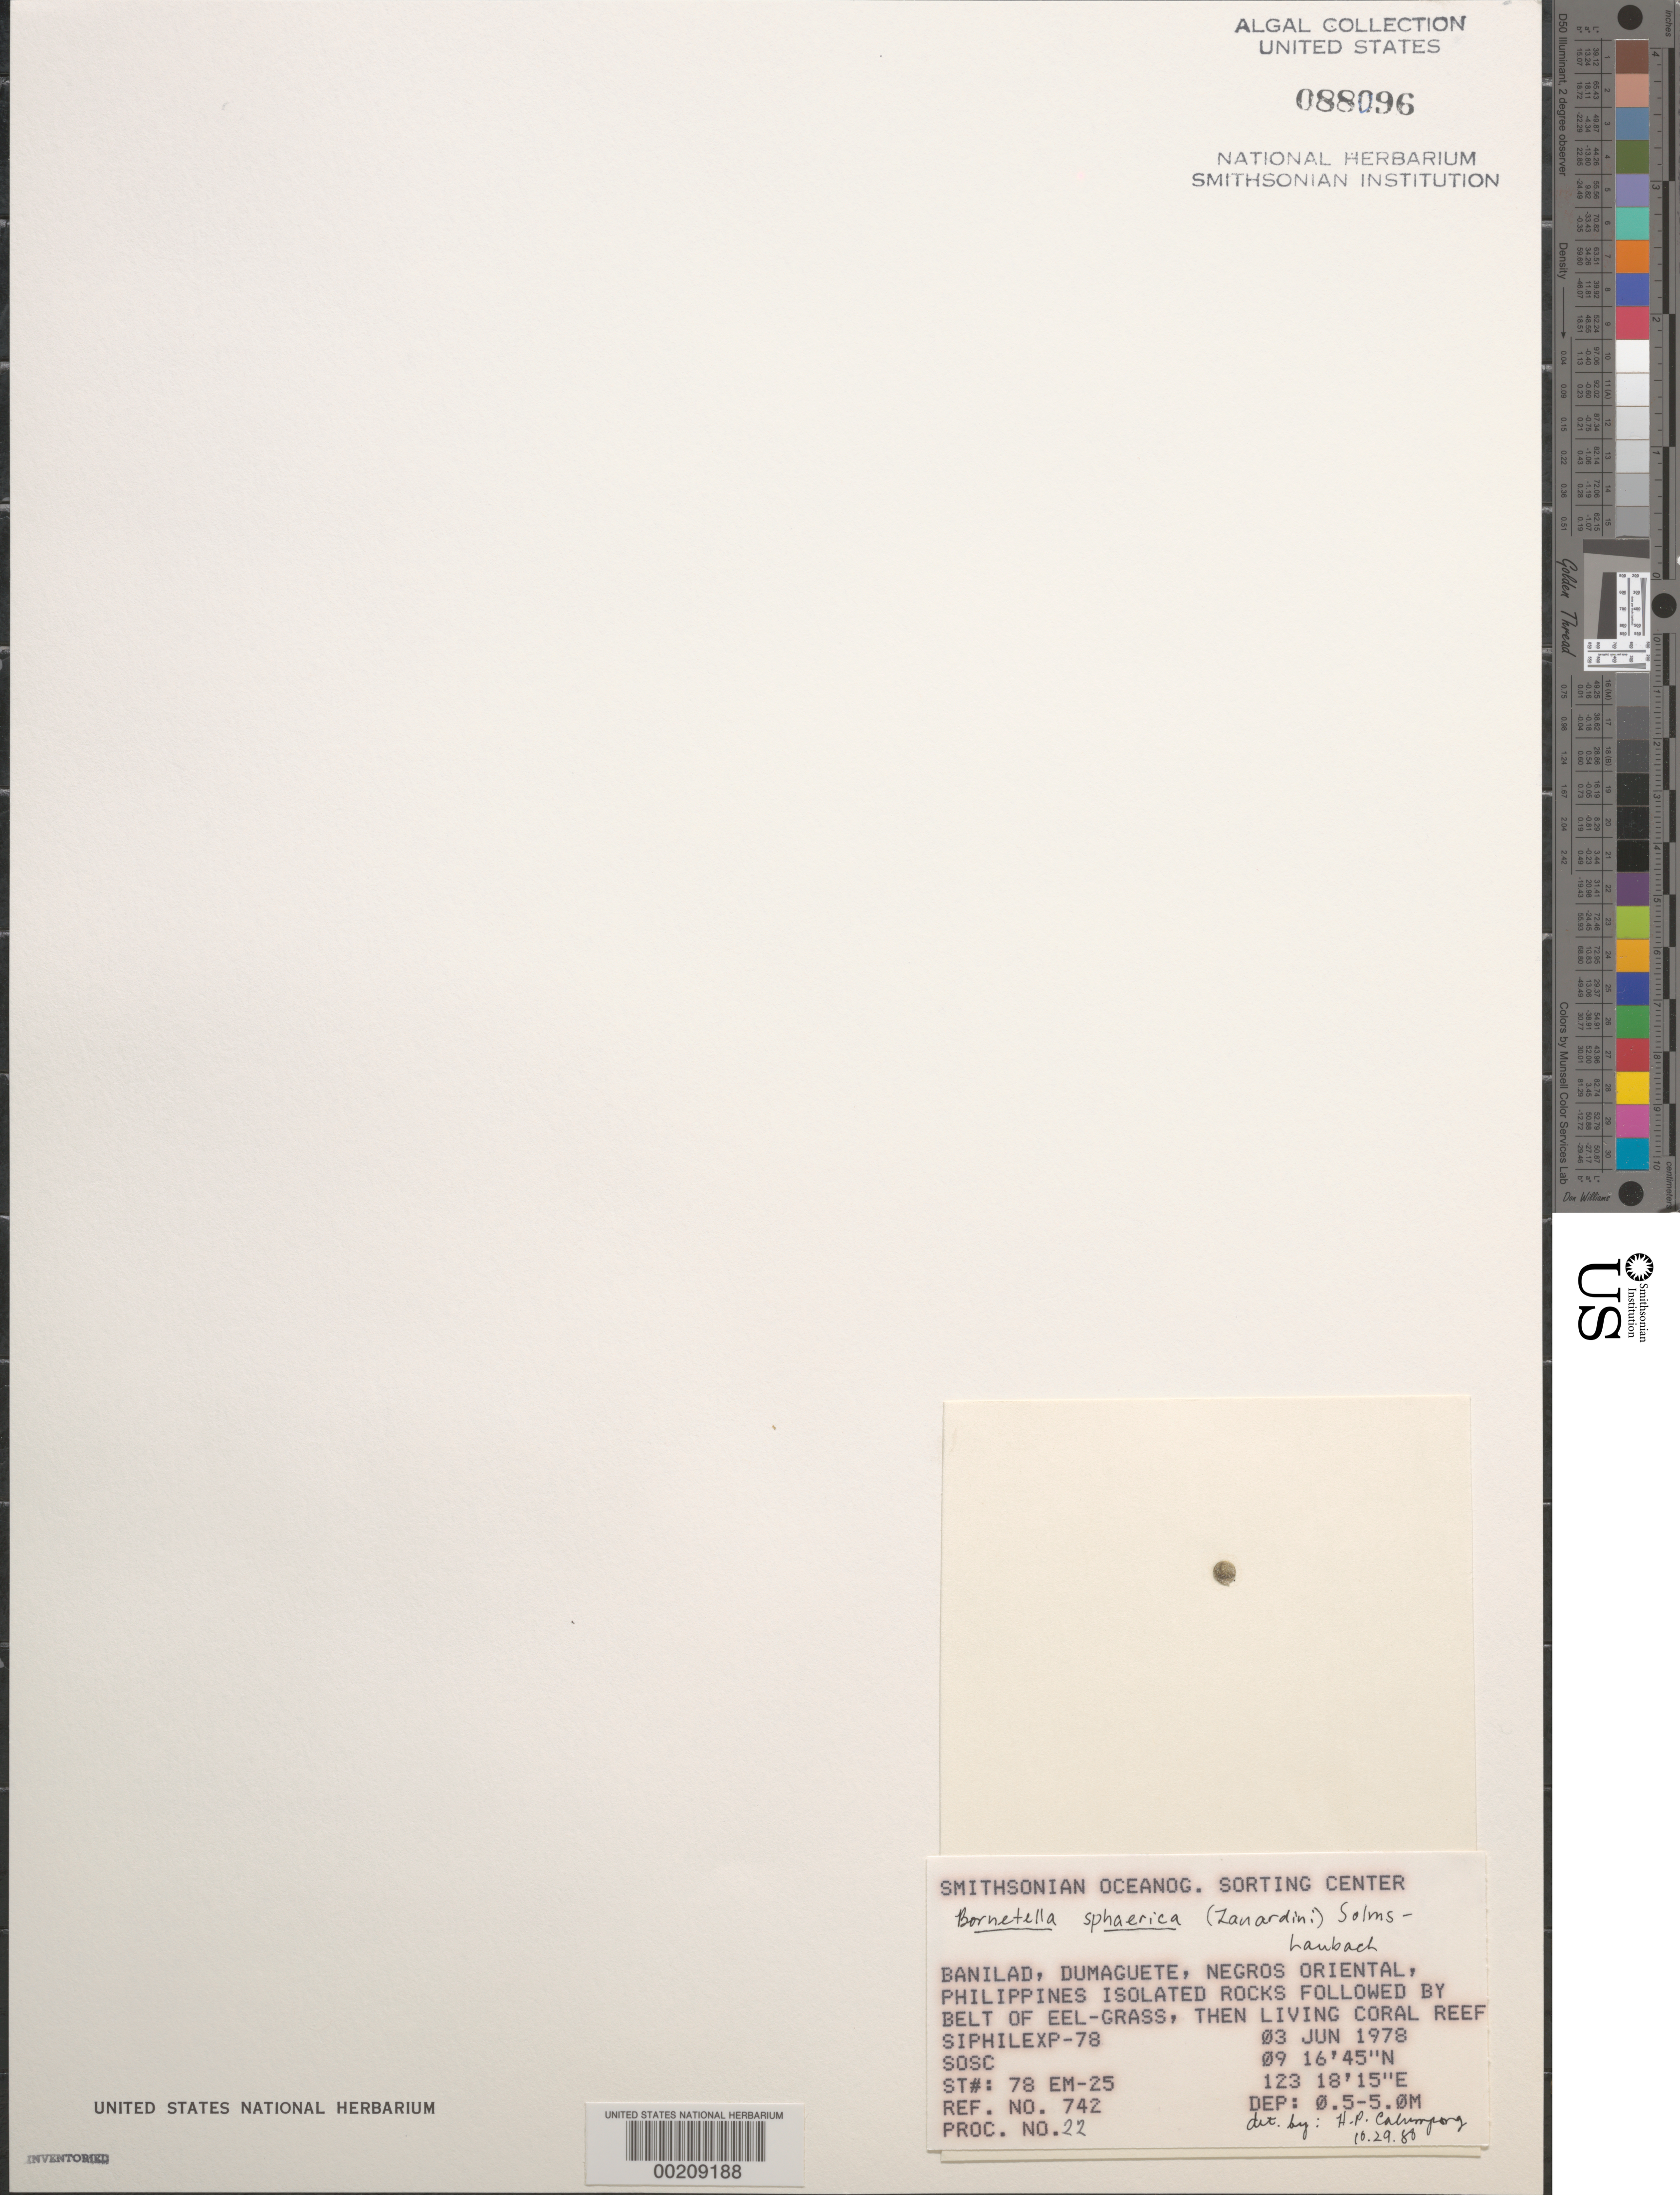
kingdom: Plantae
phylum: Chlorophyta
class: Ulvophyceae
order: Dasycladales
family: Dasycladaceae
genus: Bornetella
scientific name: Bornetella sphaerica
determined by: Calumpong, H. P.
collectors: SOSC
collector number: Station 78 Em-25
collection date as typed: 03 Jun 1978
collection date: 1978-06-03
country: Philippines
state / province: Central Visayas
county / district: Negros Oriental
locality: Banilad, dumaguete, negros oriental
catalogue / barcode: US 88096